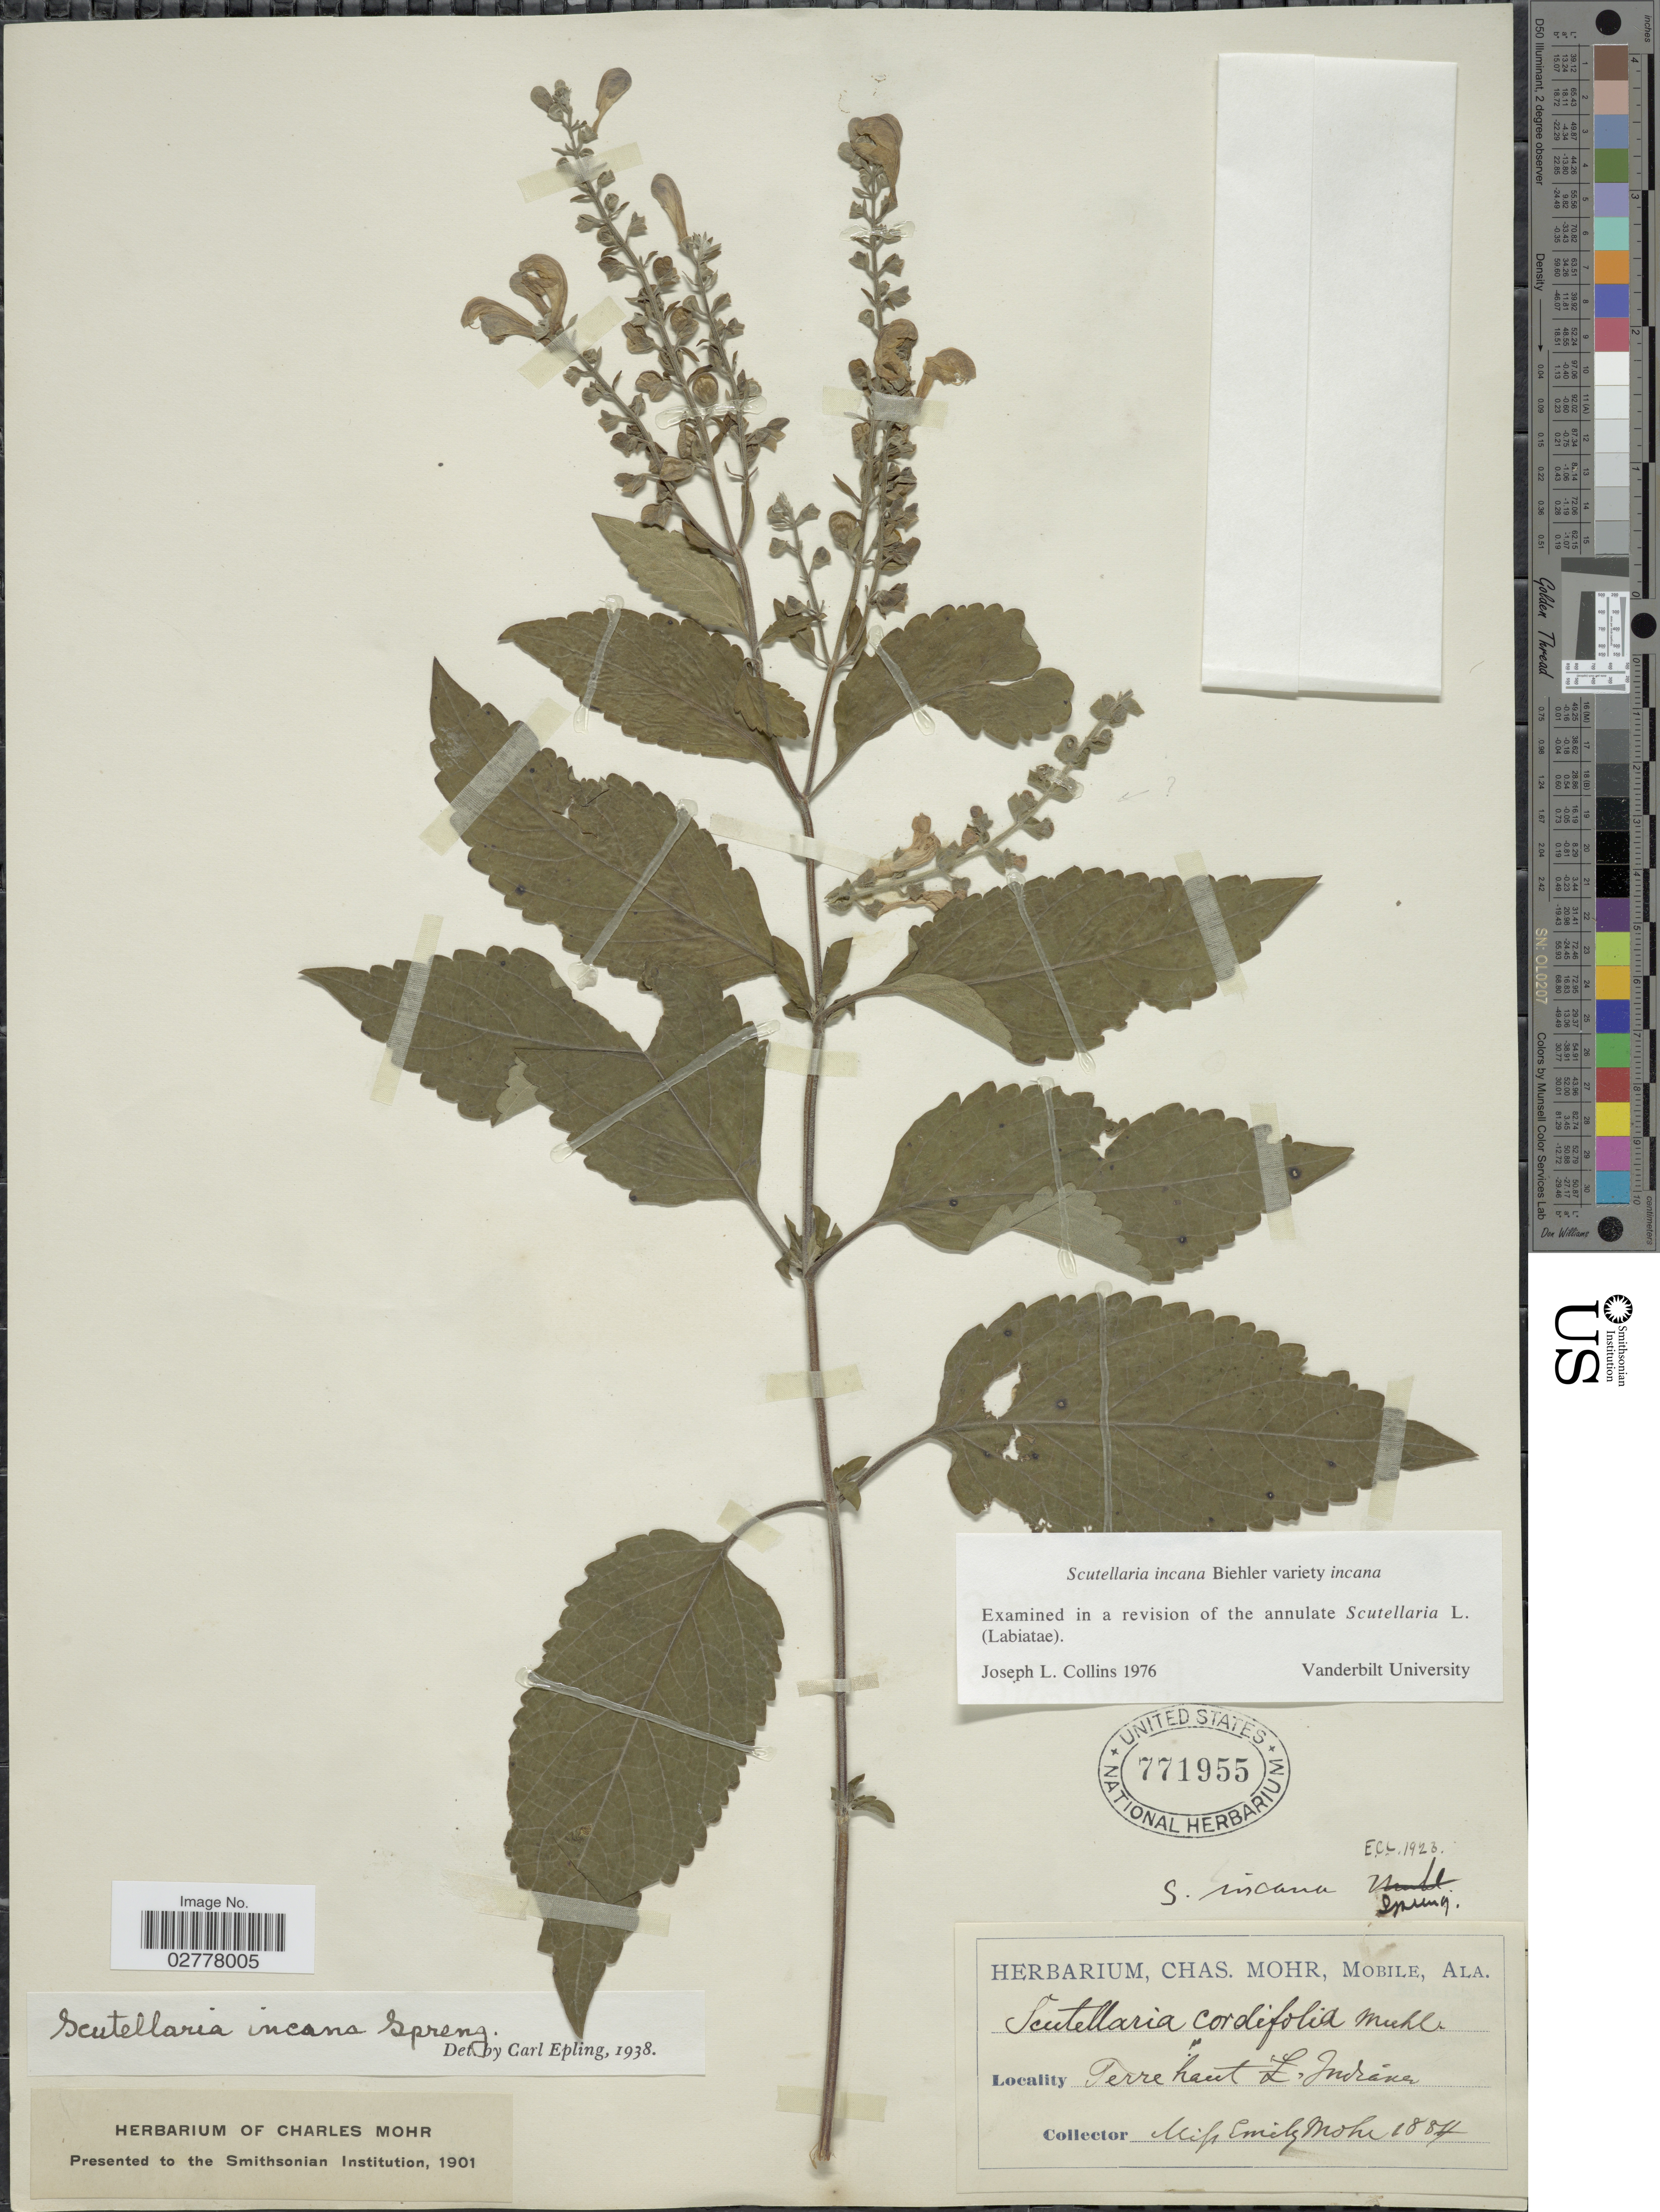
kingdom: Plantae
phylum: Tracheophyta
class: Magnoliopsida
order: Lamiales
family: Lamiaceae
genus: Scutellaria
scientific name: Scutellaria incana var. incana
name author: Biehler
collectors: E. Mohr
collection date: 1884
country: United States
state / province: Indiana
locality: Terre haut L'Indiana.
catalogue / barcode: US 771955